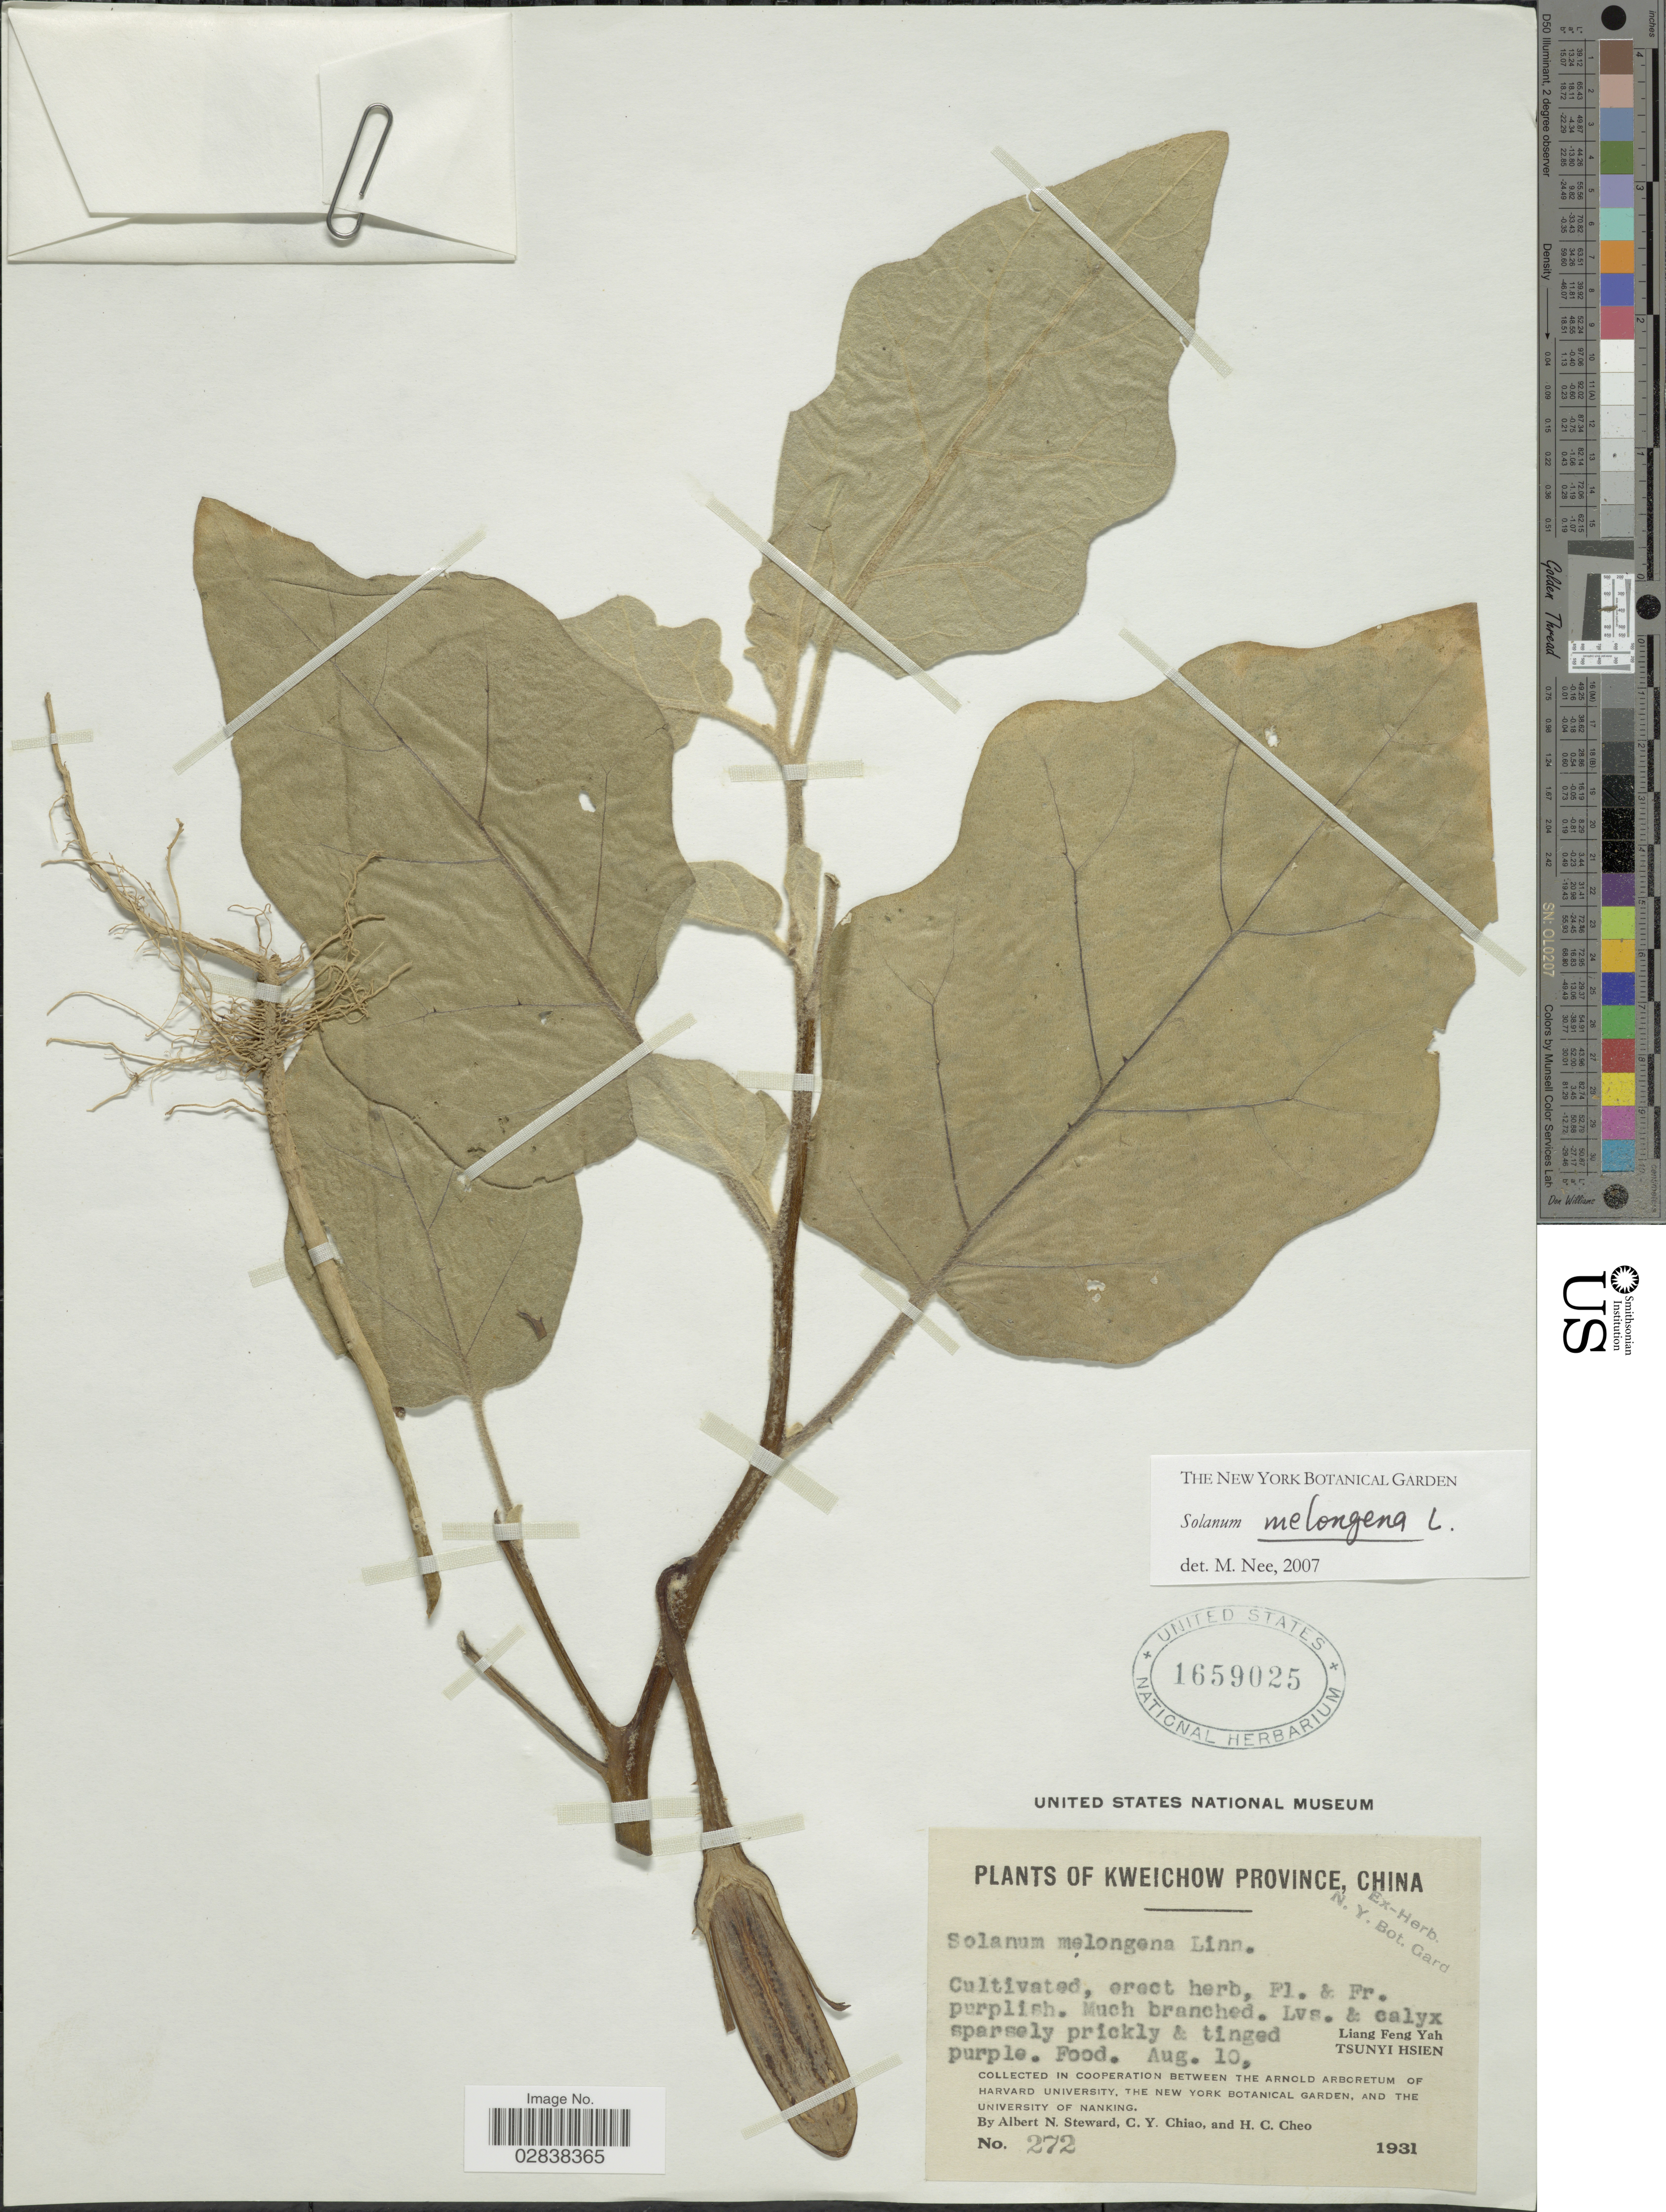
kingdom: Plantae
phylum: Tracheophyta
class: Magnoliopsida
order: Solanales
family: Solanaceae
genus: Solanum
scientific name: Solanum melongena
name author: L.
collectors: A. N. Steward, C. Y. Chiao & H. Cheo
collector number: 272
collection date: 1931-08-10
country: China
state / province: Guizhou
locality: Kweichow Province, Liang Feng Yah, Tsunyi Hsien.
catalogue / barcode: US 1659025